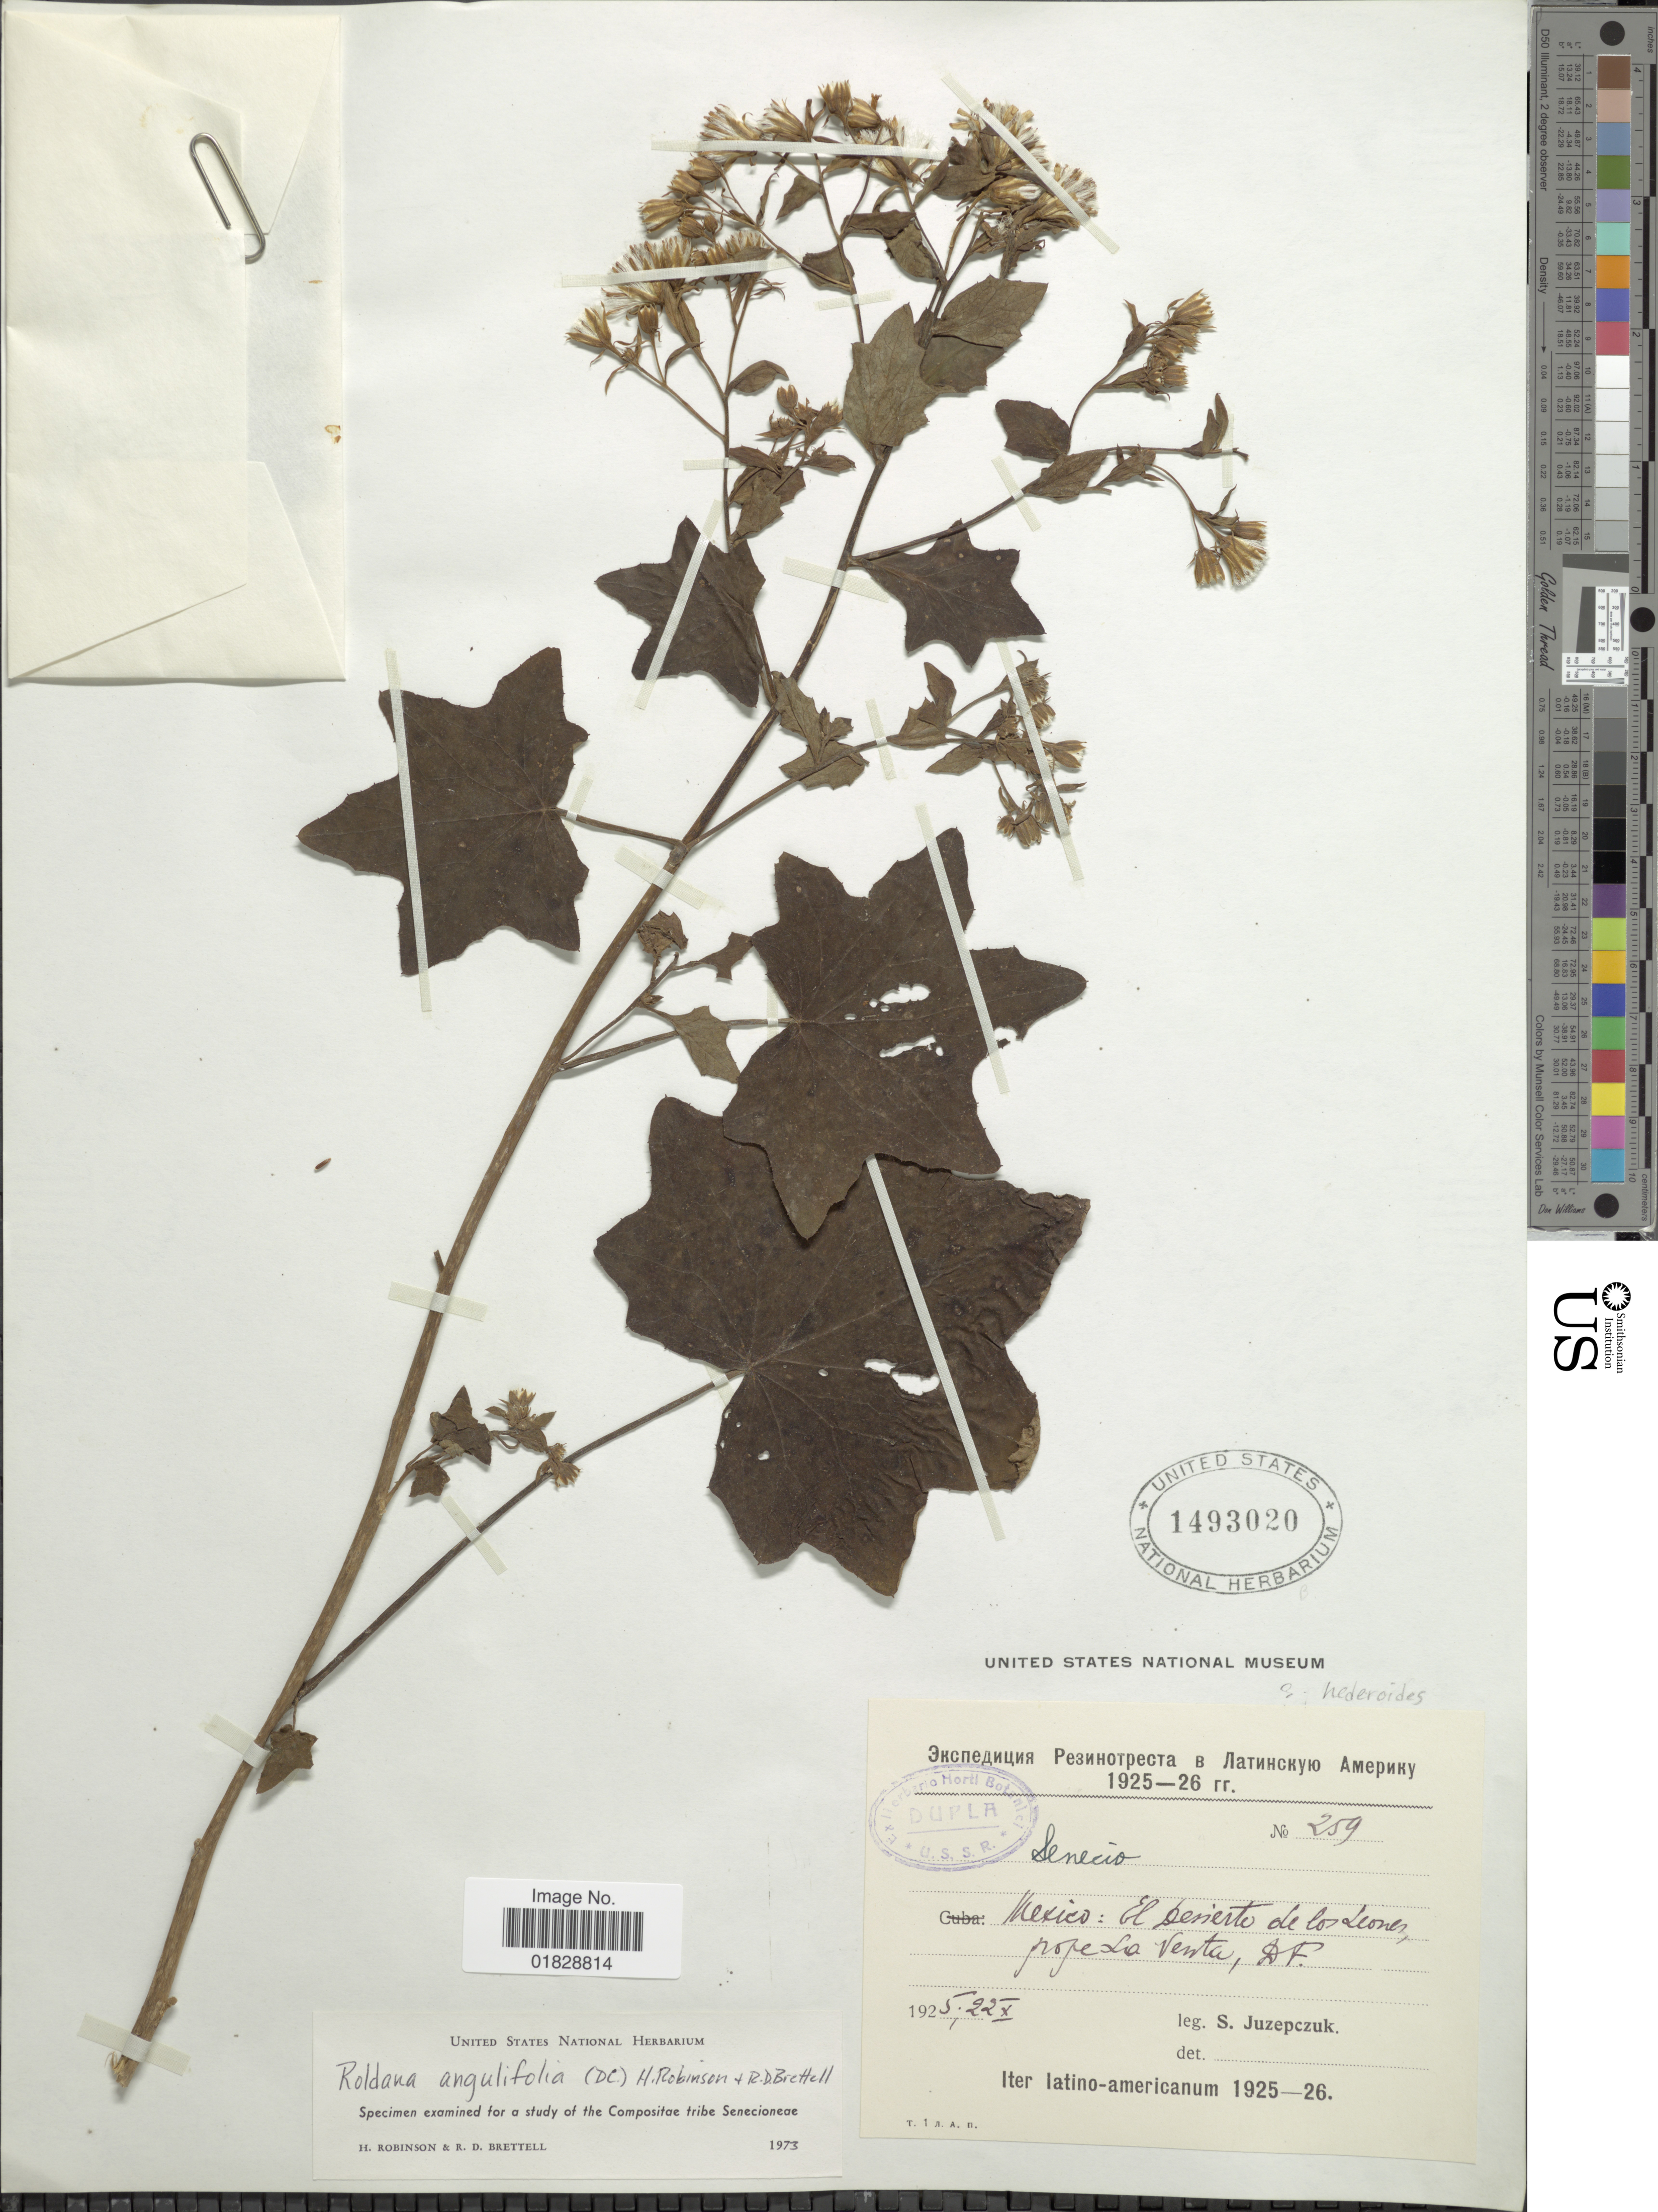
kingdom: Plantae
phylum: Tracheophyta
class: Magnoliopsida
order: Asterales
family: Asteraceae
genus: Roldana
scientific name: Roldana angulifolia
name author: (DC.) H. Rob. & Brettell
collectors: S. V. Juzepczuk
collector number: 259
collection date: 1925-10-22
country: Mexico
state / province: Distrito Federal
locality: Mexico: El Desierto de los Leones, prope La Venta, D.F.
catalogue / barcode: US 1493020